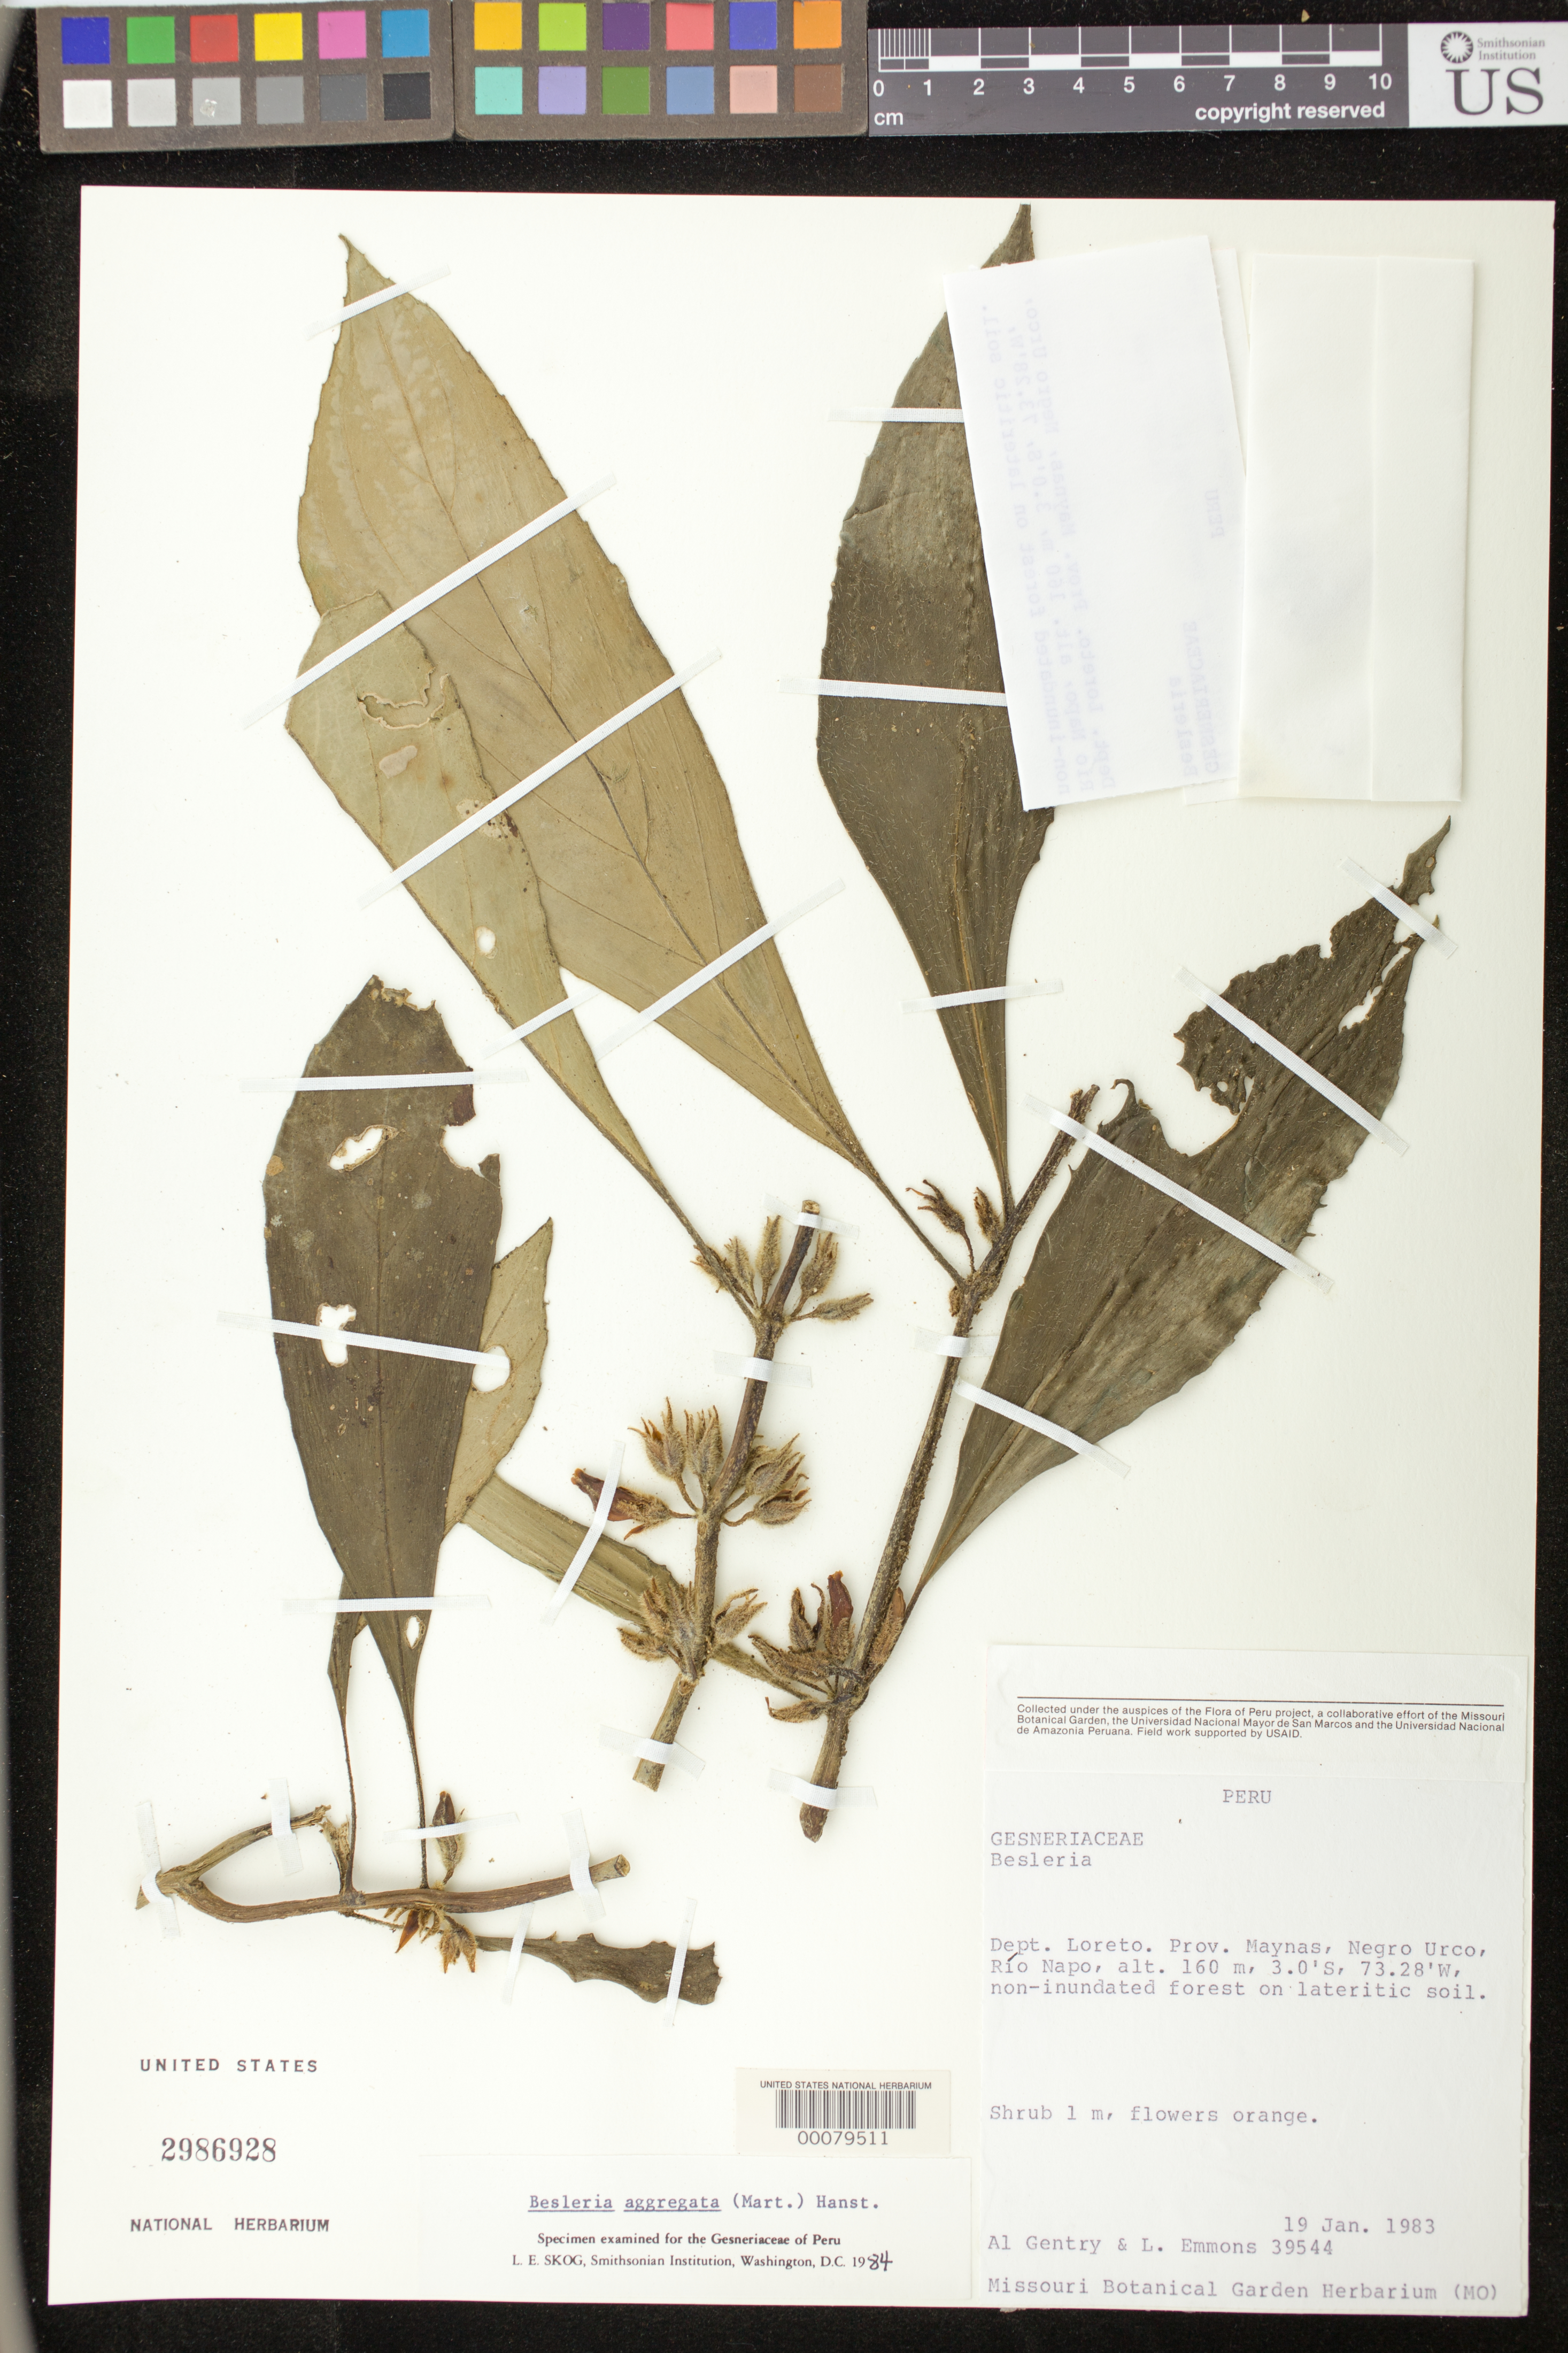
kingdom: Plantae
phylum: Tracheophyta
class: Magnoliopsida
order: Lamiales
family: Gesneriaceae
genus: Besleria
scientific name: Besleria aggregata var. aggregata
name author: (Mart.) Hanst.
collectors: A. H. Gentry & L. Emmons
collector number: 39544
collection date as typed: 19 Jan 1983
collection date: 1983-01-19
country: Peru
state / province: Loreto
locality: Prov. Maynas; Negro Urco, Rio Napo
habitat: Non-inundated forest on lateritic soil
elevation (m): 160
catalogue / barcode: US 2986928